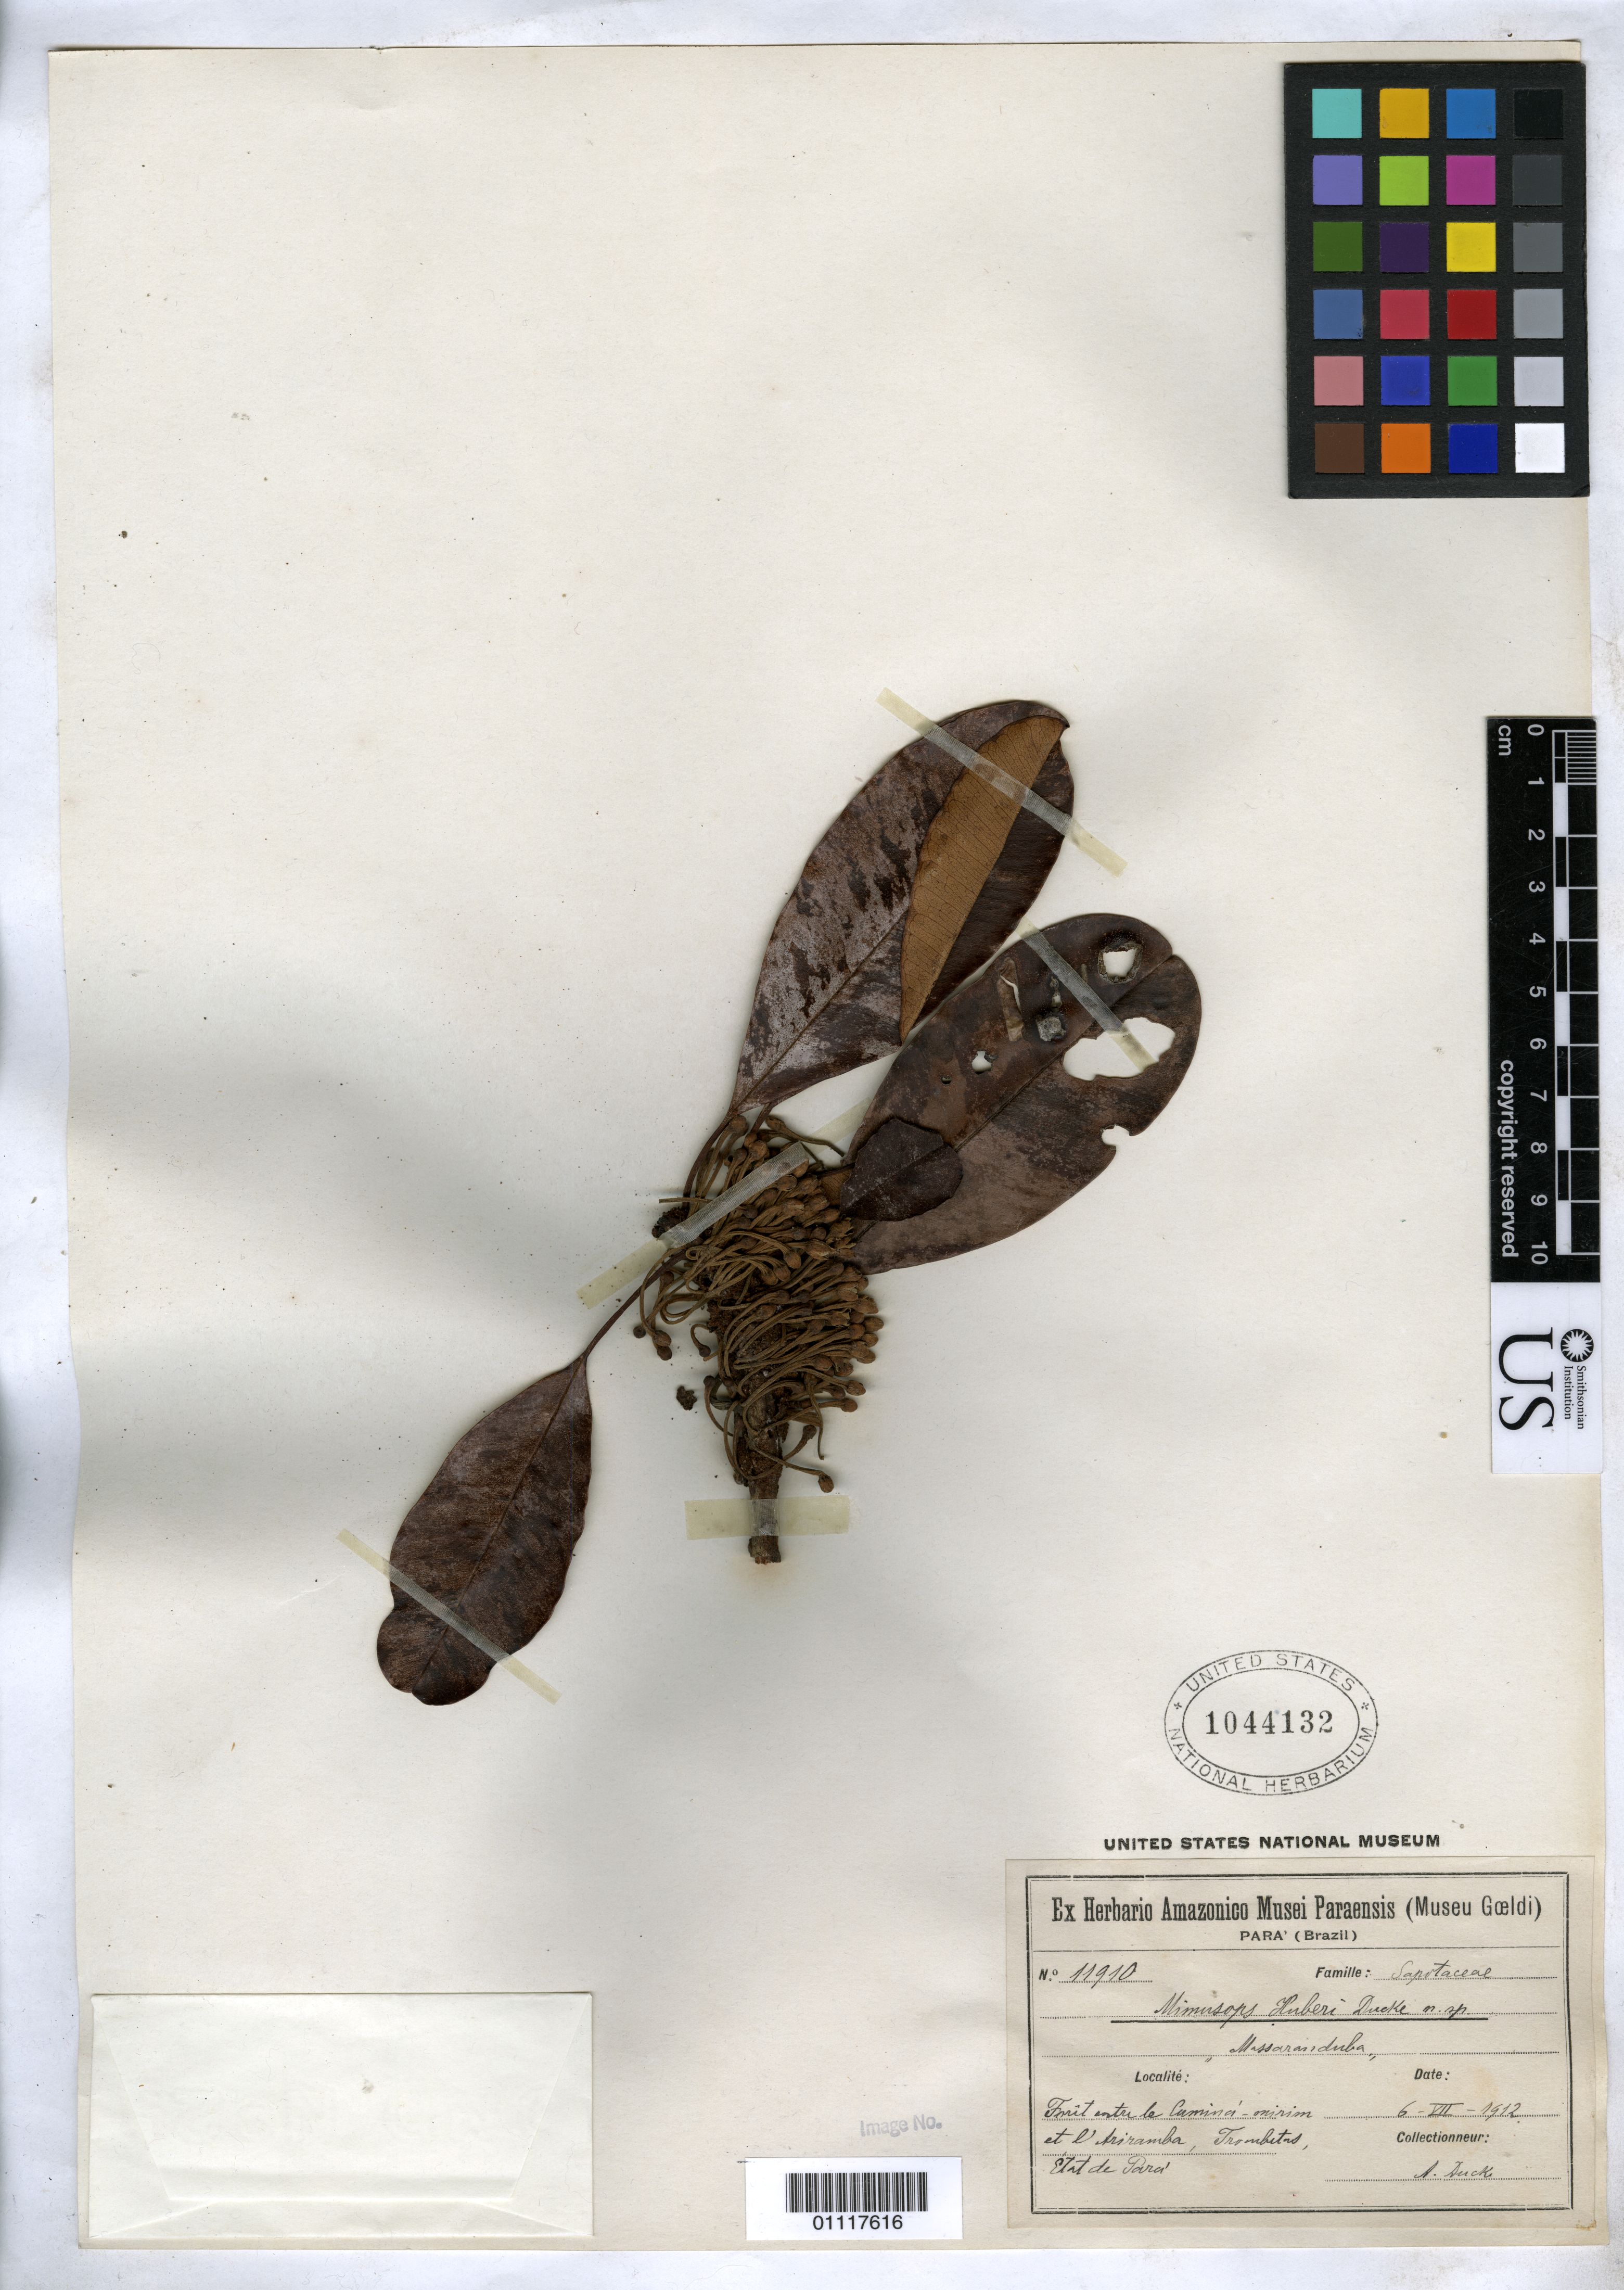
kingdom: Plantae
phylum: Tracheophyta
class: Magnoliopsida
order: Ericales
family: Sapotaceae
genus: Mimusops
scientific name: Mimusops huberi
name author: Ducke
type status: Syntype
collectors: A. Ducke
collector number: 11910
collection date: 1912-07-06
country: Brazil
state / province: Pará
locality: Foret entre le Cumina, Ariramba, Trombetas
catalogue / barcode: US 1044132